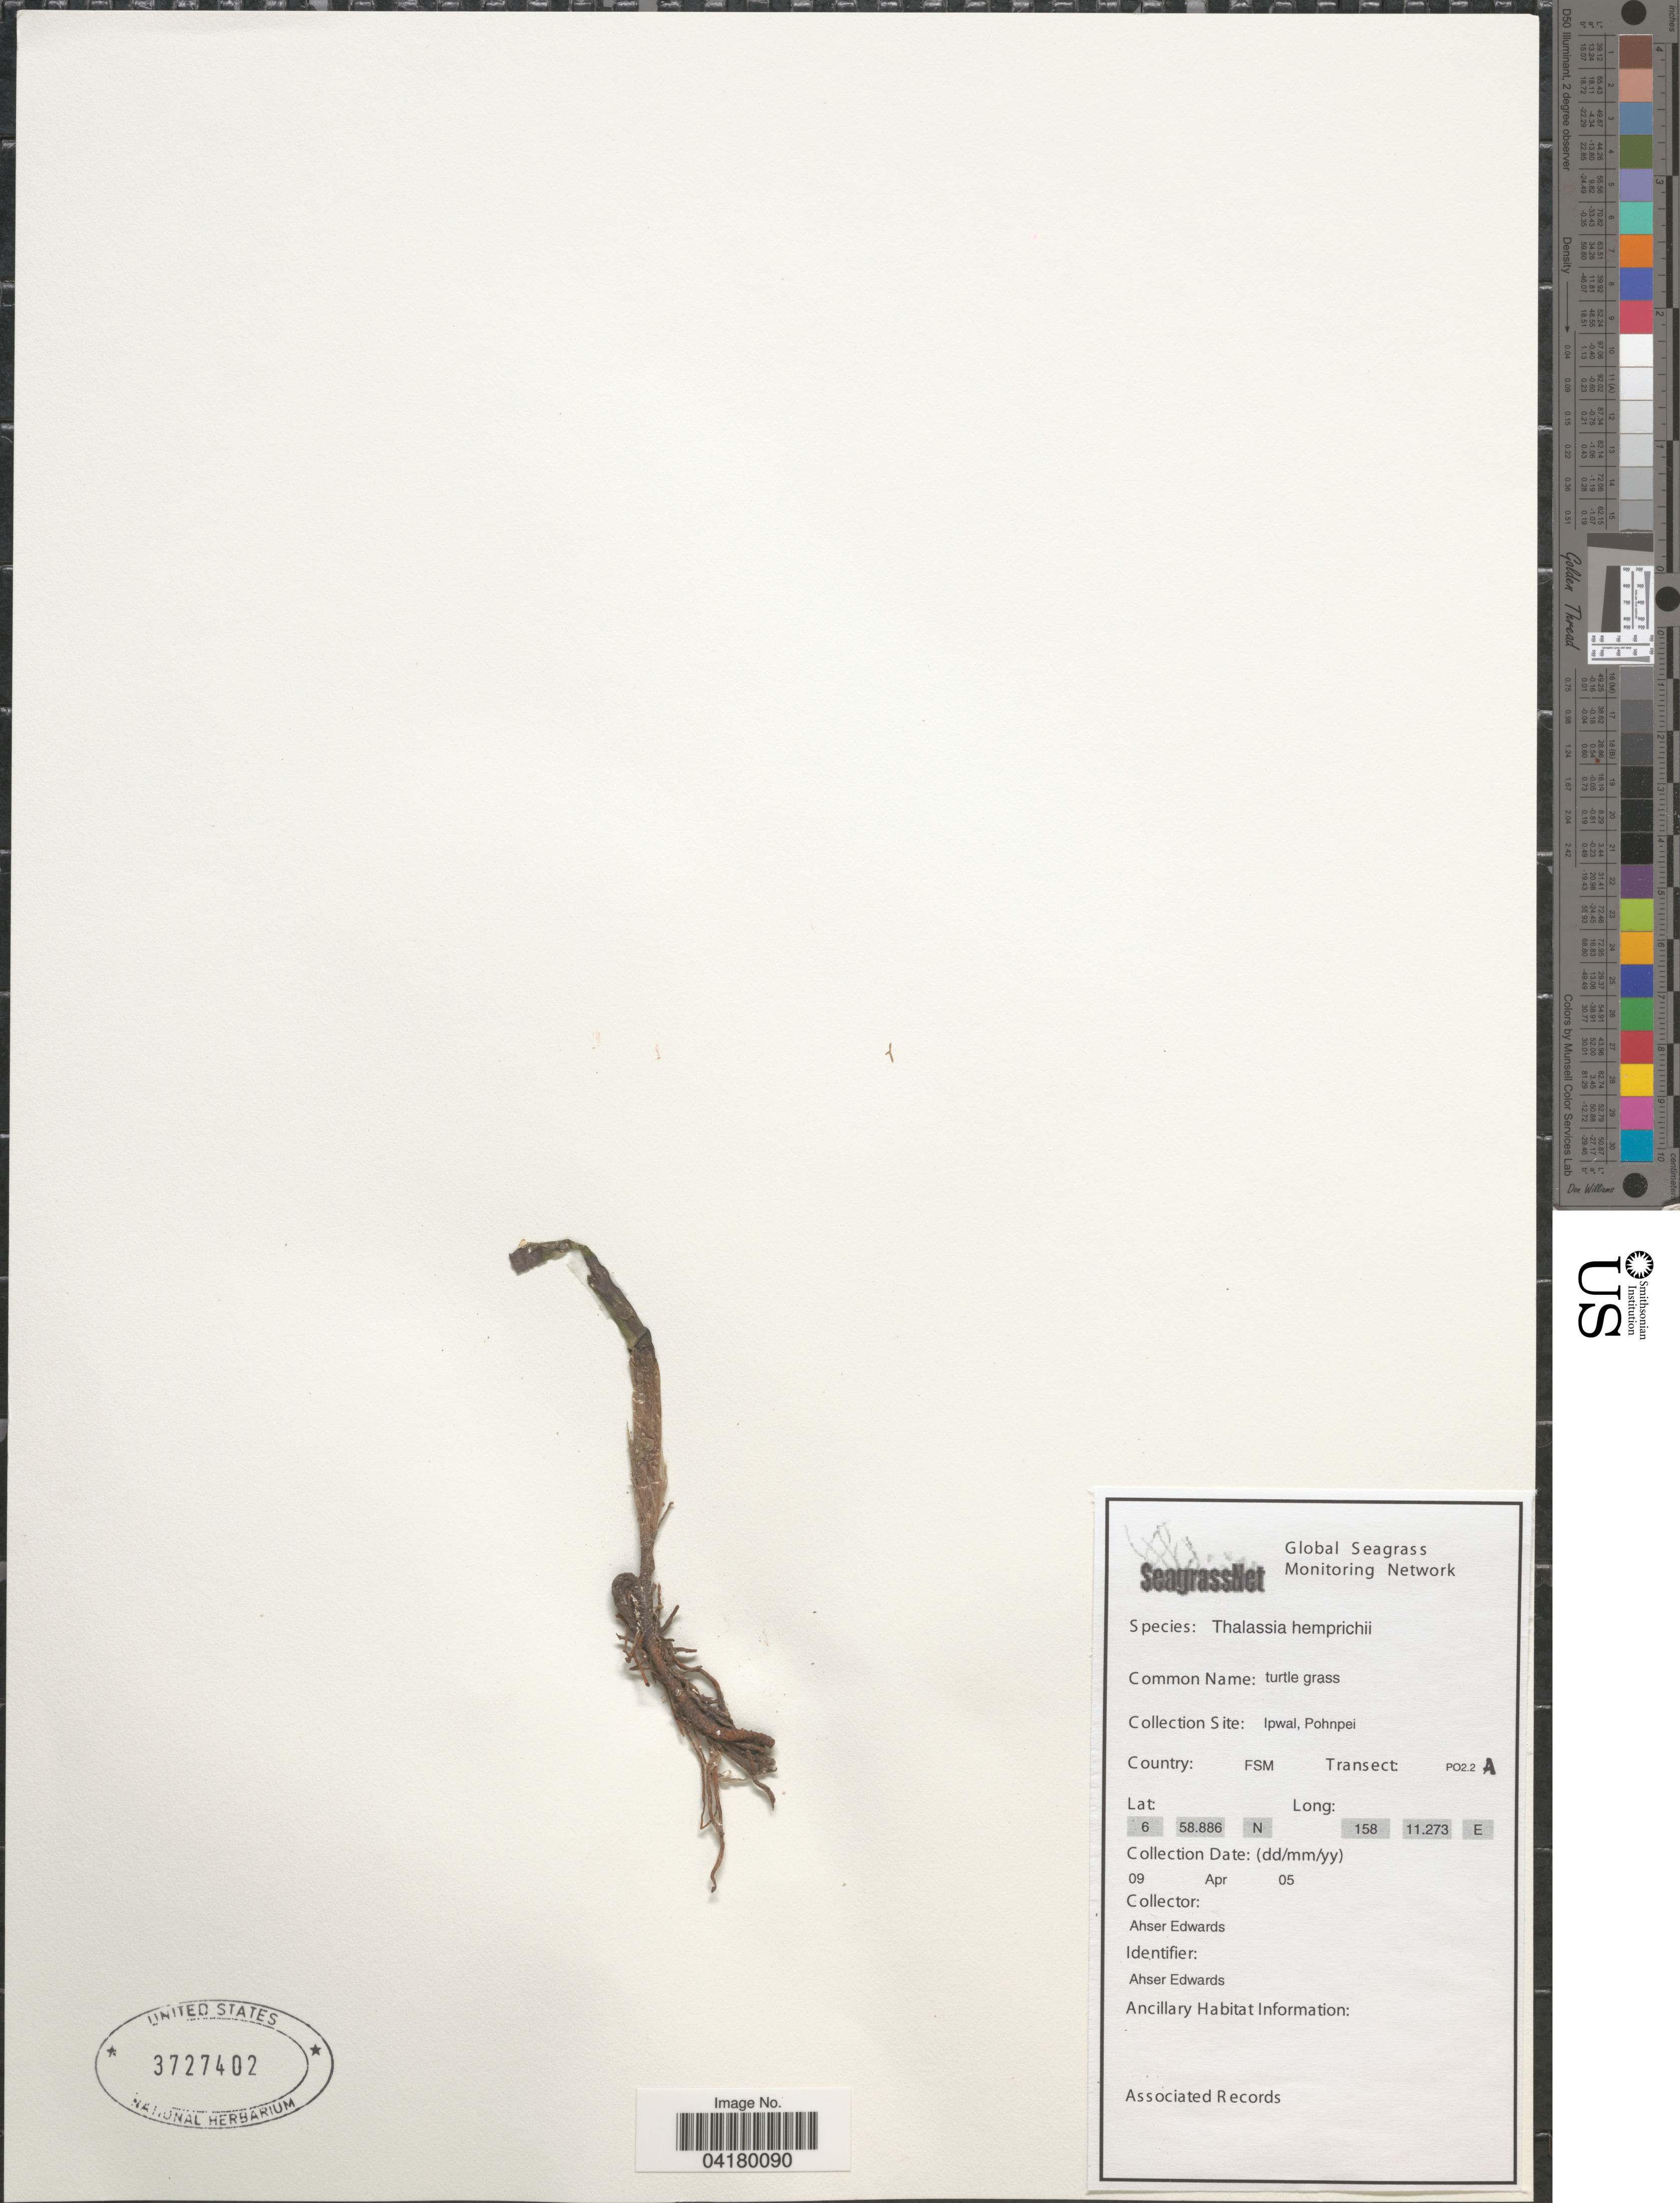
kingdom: Plantae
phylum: Tracheophyta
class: Liliopsida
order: Alismatales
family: Hydrocharitaceae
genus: Thalassia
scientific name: Thalassia hemprichii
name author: Asch.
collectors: A. Edwards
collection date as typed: Transcribed d/m/y: 9/4/5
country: Micronesia, Federated States of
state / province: Pohnpei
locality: Collection Site: Ipwal. Country: FSM. Transect: PO2.2A.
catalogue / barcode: US 3727402